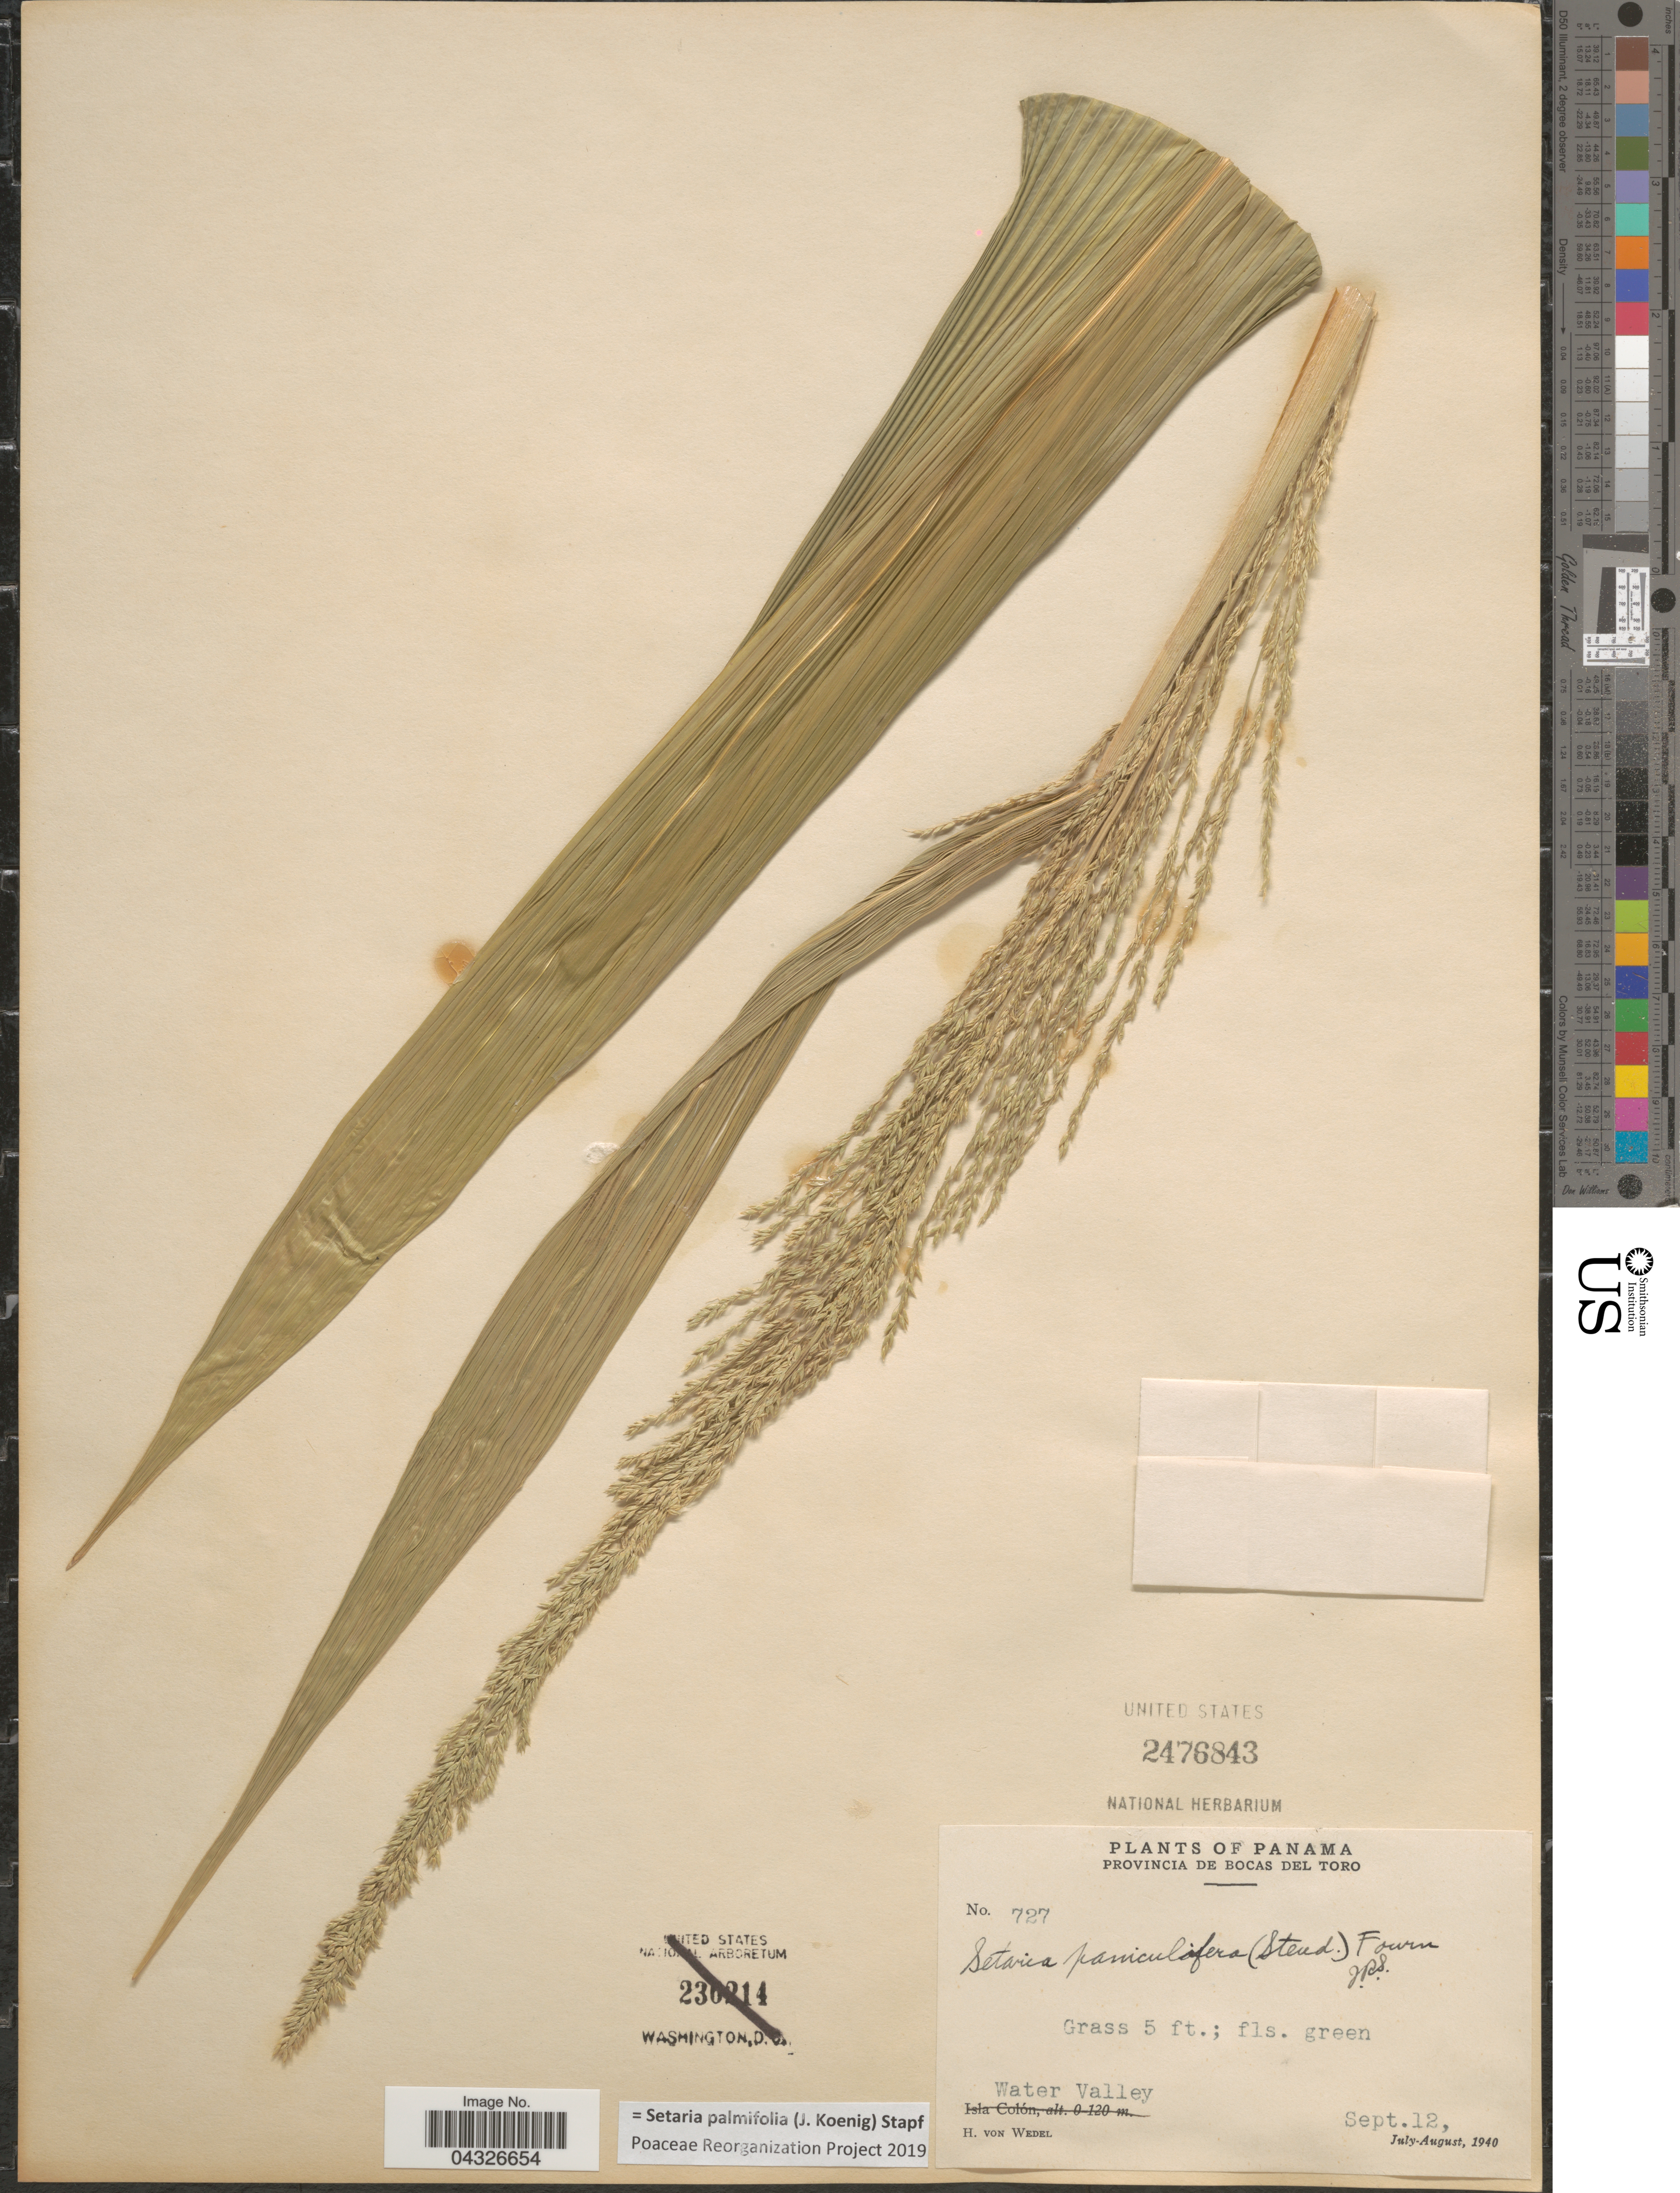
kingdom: Plantae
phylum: Tracheophyta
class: Liliopsida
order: Poales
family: Poaceae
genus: Setaria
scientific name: Setaria palmifolia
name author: (J. Koenig) Stapf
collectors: H. von Wedel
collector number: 727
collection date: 1940-09-12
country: Panama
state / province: Bocas del Toro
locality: Water Valley.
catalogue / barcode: US 2476843